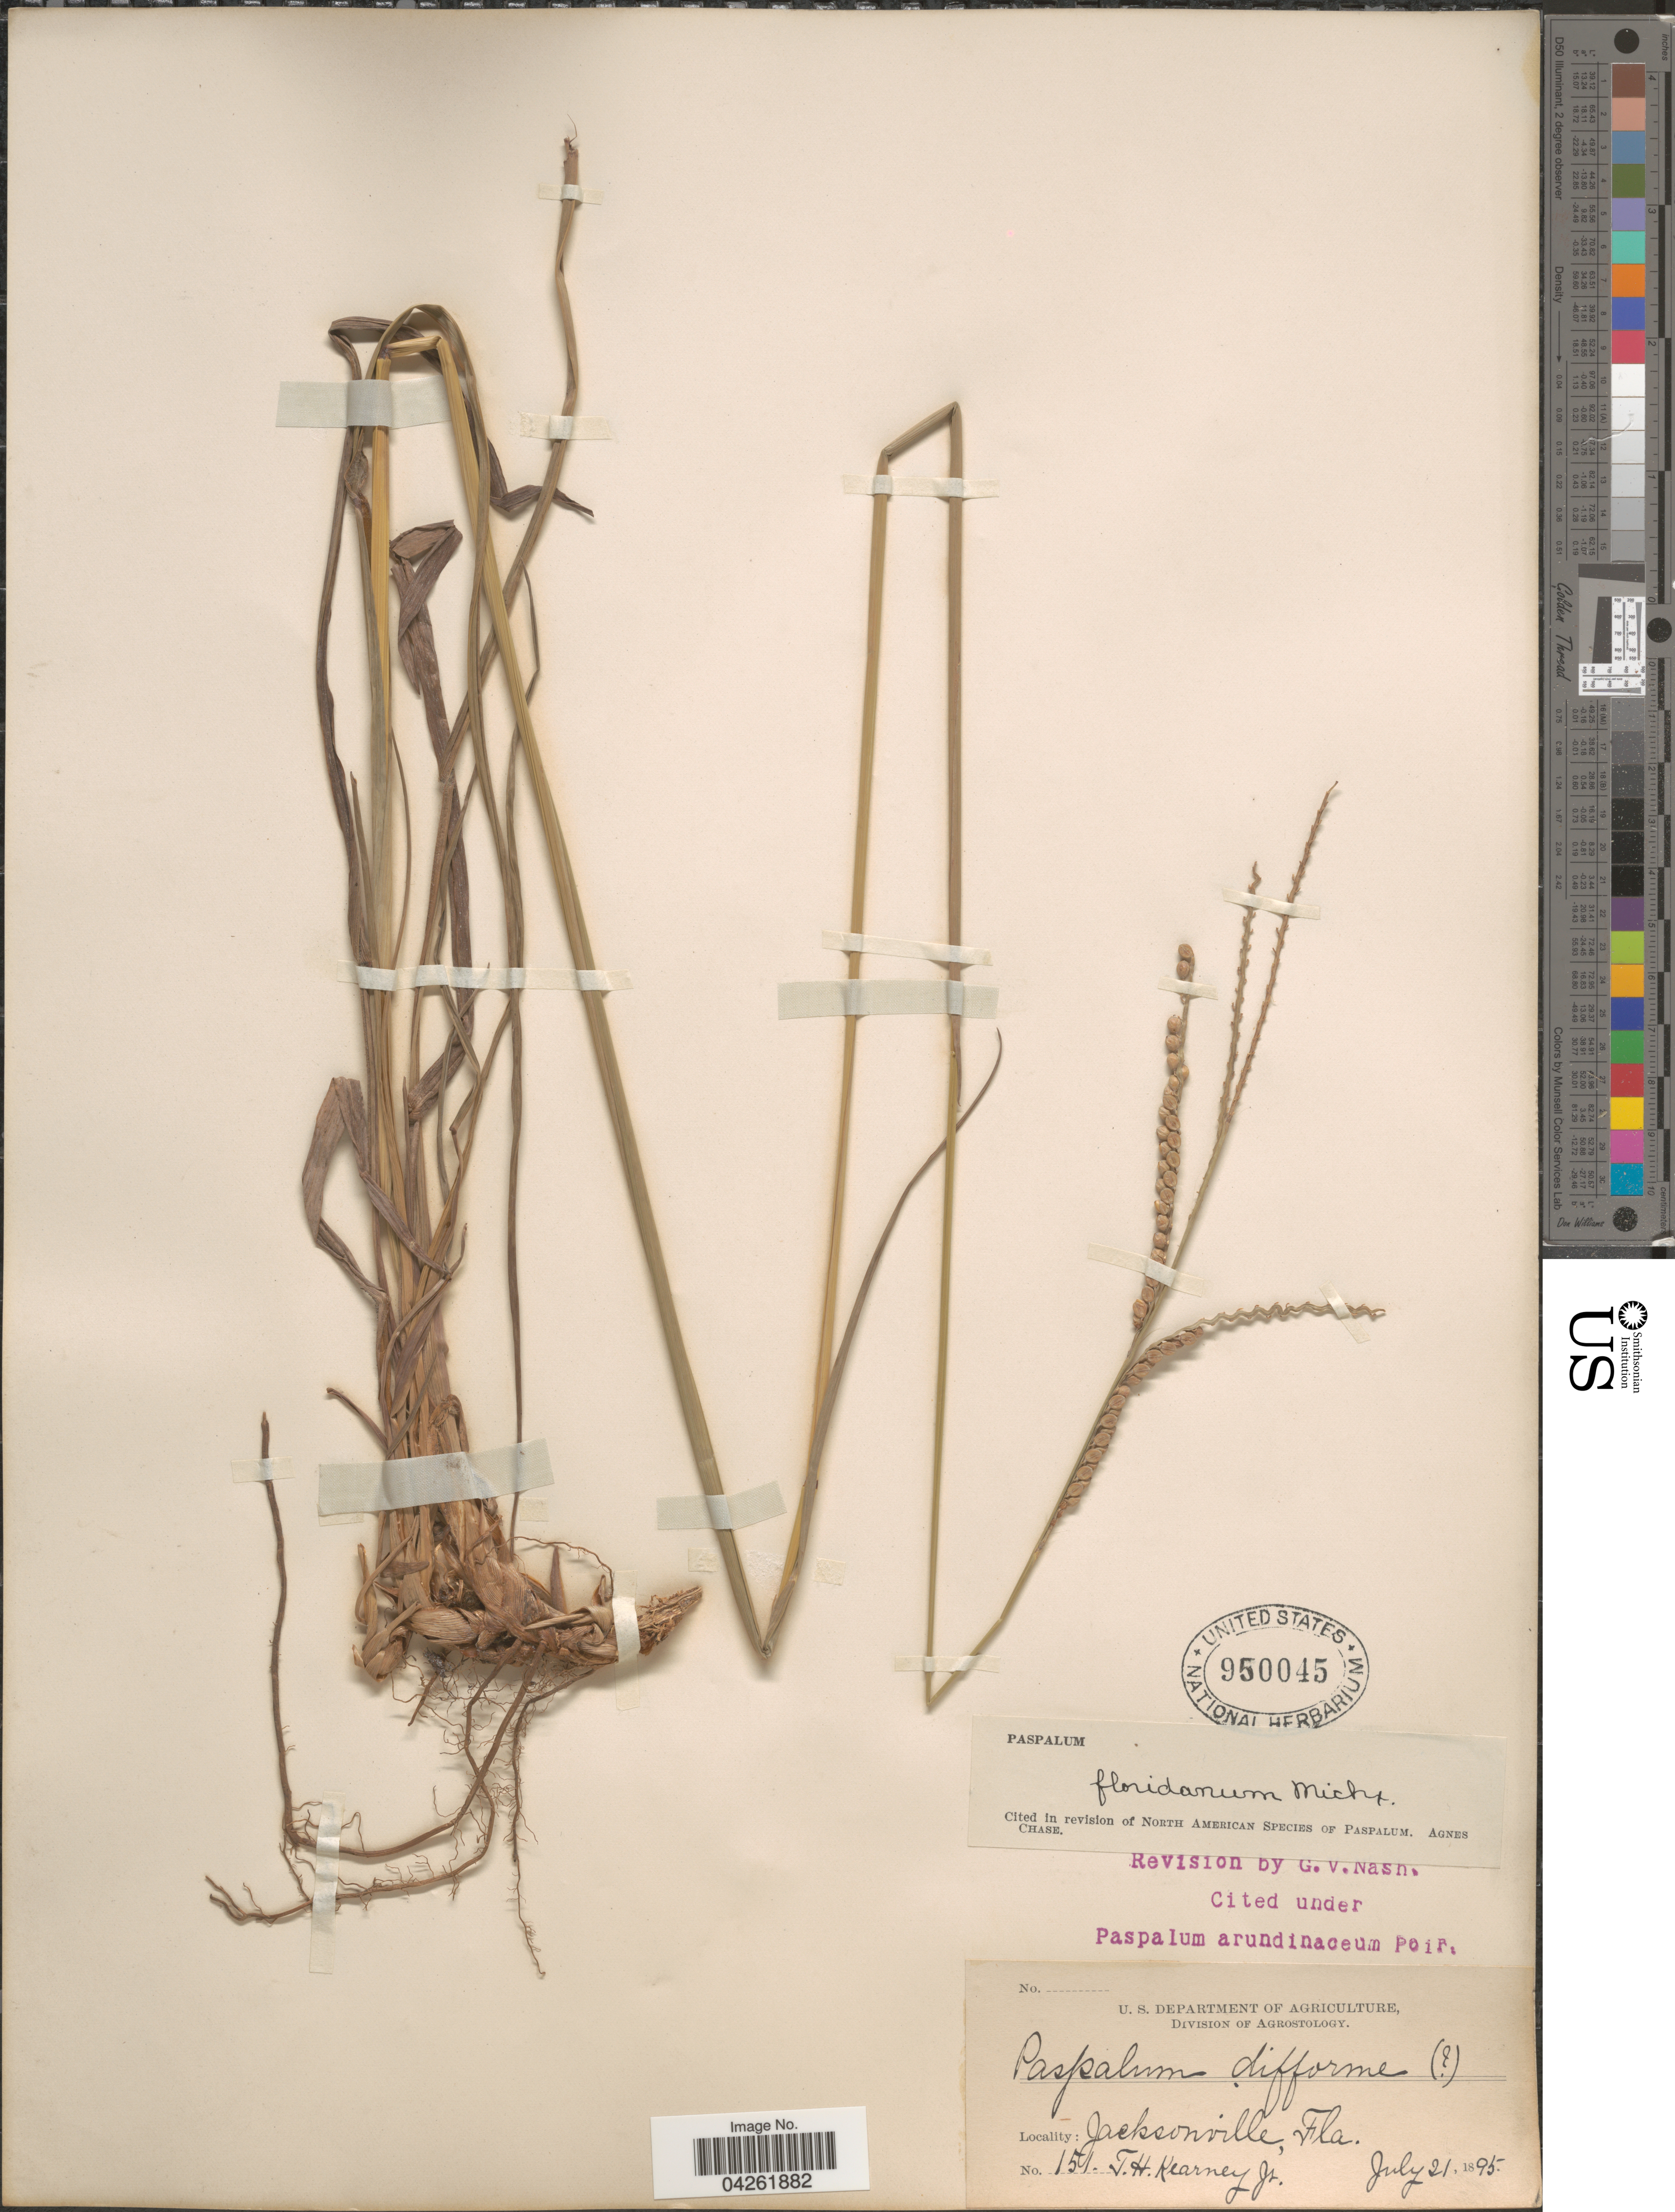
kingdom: Plantae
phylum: Tracheophyta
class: Liliopsida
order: Poales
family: Poaceae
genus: Paspalum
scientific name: Paspalum floridanum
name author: Michx.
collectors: T. H. Kearney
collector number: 151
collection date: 1895-07-21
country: United States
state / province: Florida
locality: Jacksonville.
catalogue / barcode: US 950045